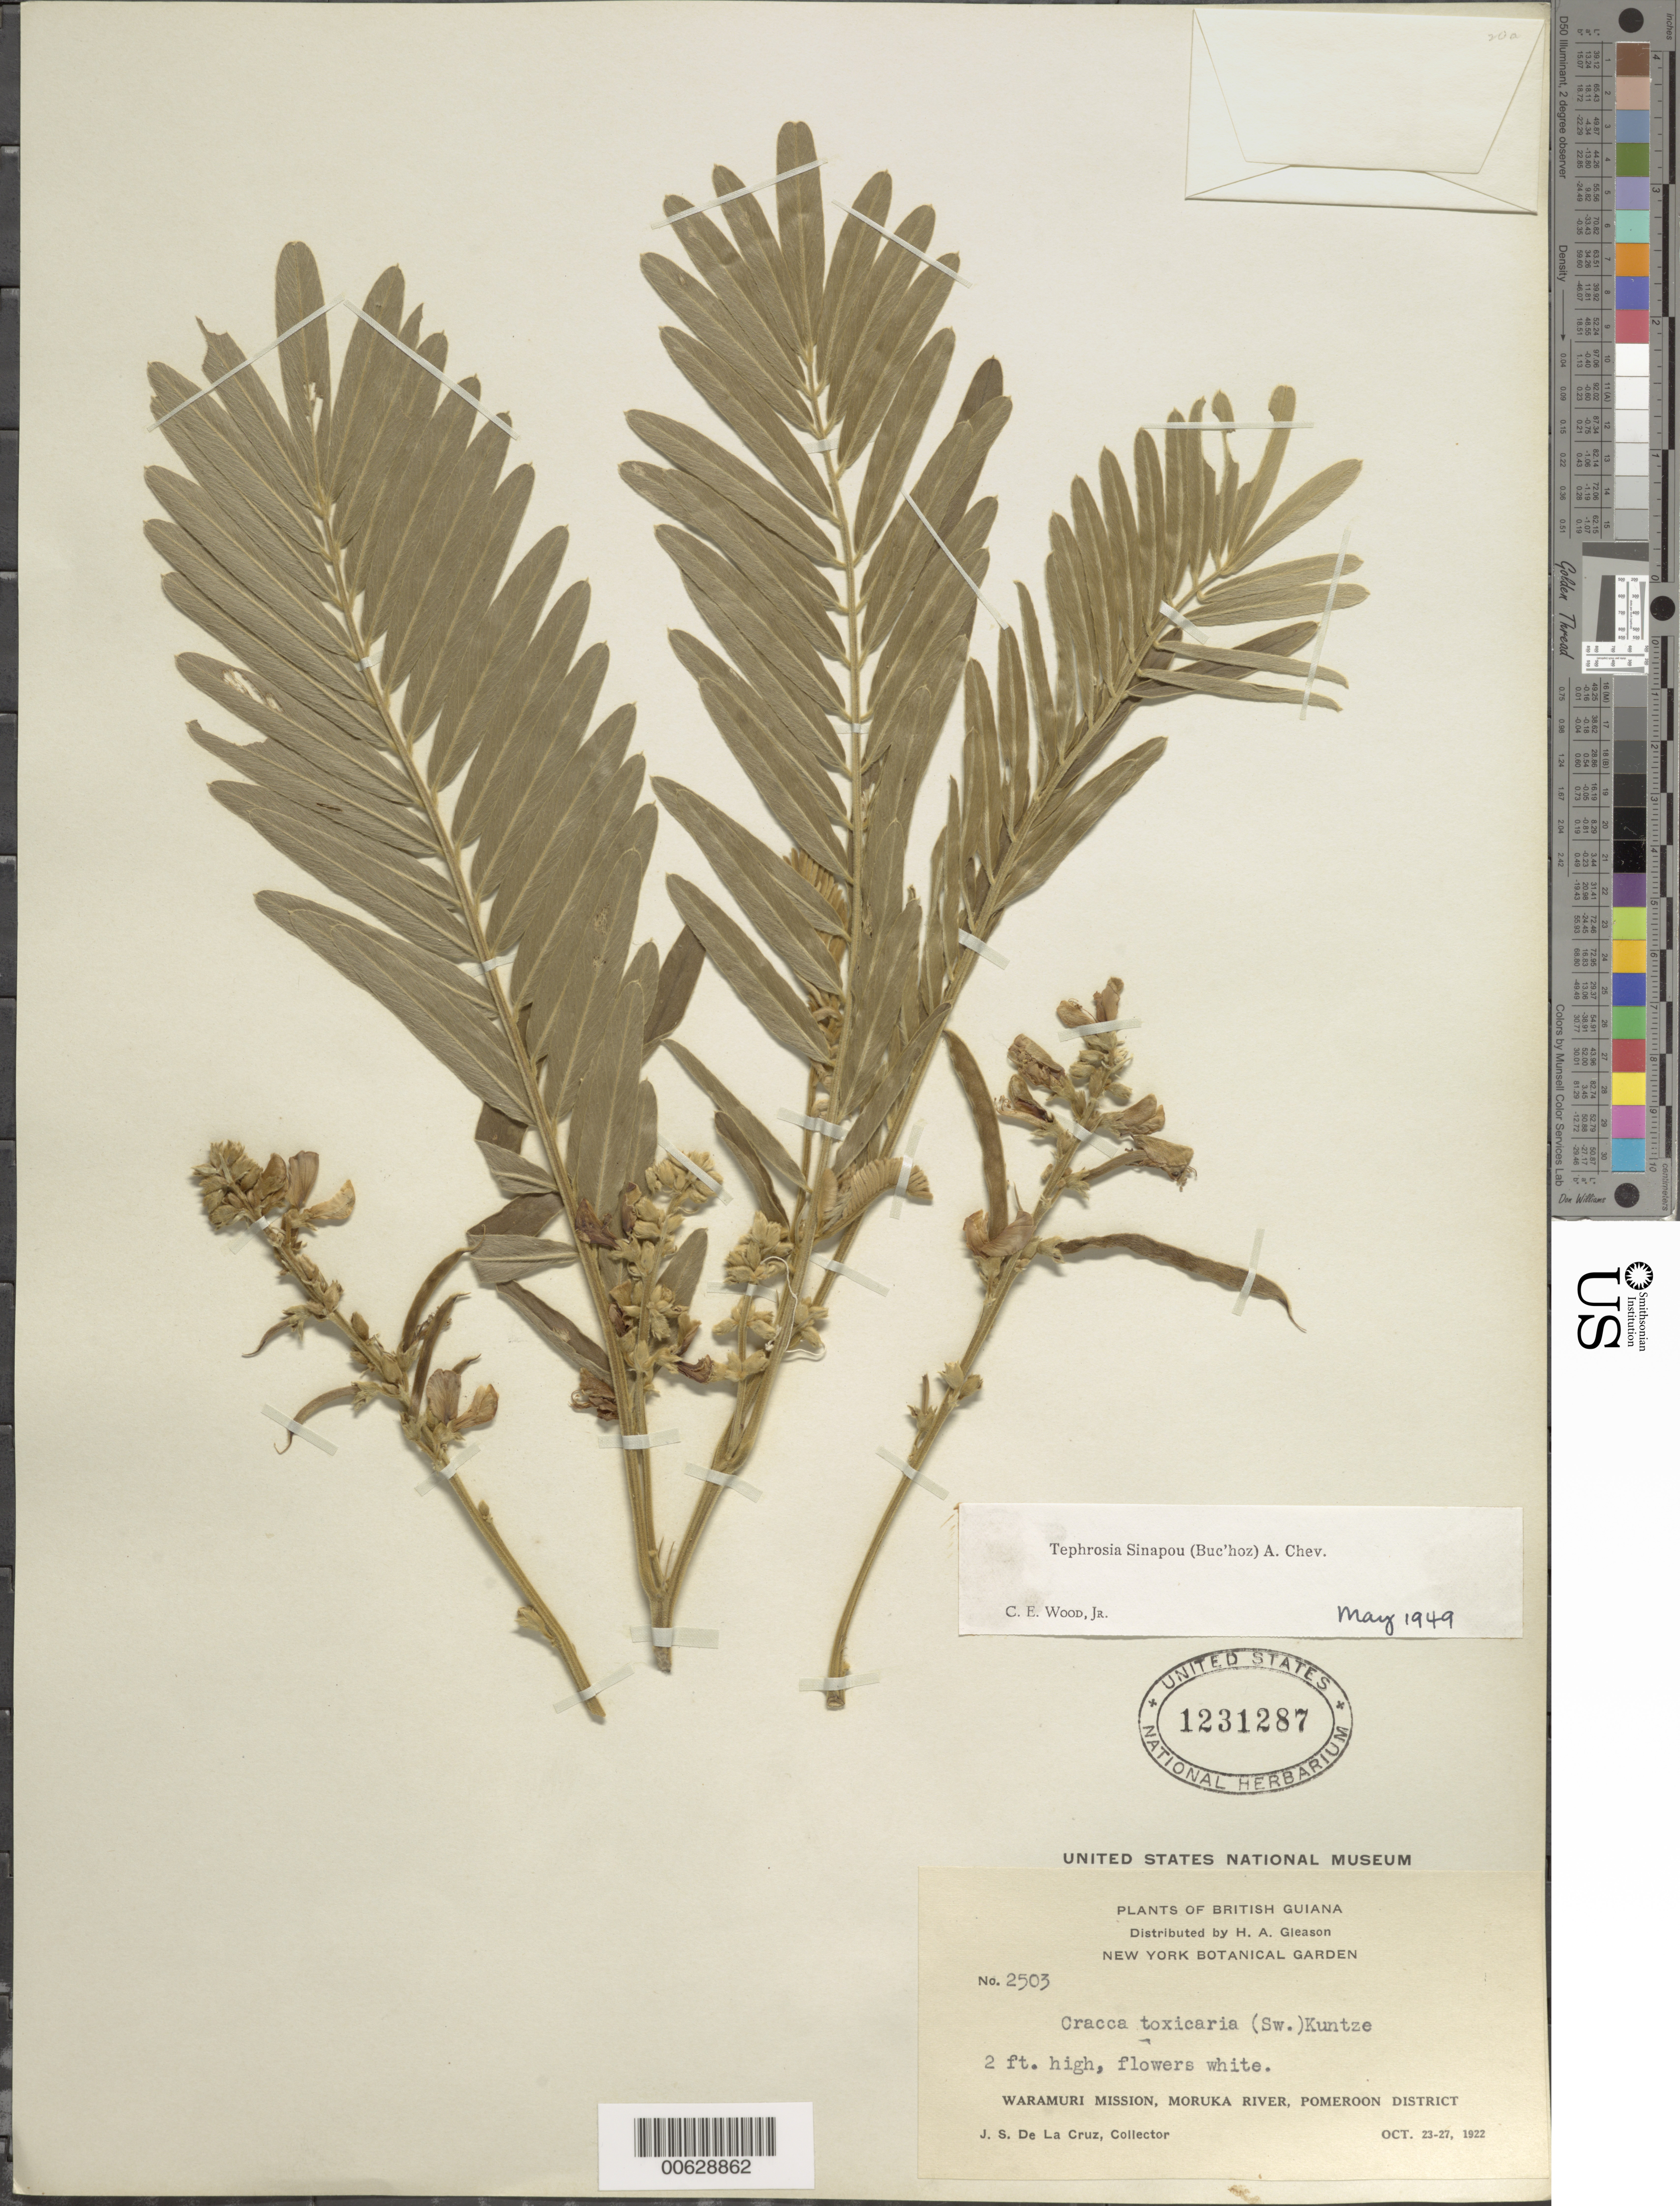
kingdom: Plantae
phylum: Tracheophyta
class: Magnoliopsida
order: Fabales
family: Fabaceae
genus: Tephrosia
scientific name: Tephrosia sinapou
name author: (Buc'hoz) A. Chev.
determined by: Wood, C. E., Jr.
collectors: J. S. de la Cruz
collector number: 2503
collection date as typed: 23-Oct-22 to 27-Oct-22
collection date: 1922-10-23/1922-10-27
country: Guyana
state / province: Pomeroon-Supenaam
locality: Waramuri Mission, Moruka R., Pomeroon Dist.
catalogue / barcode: US 1231287